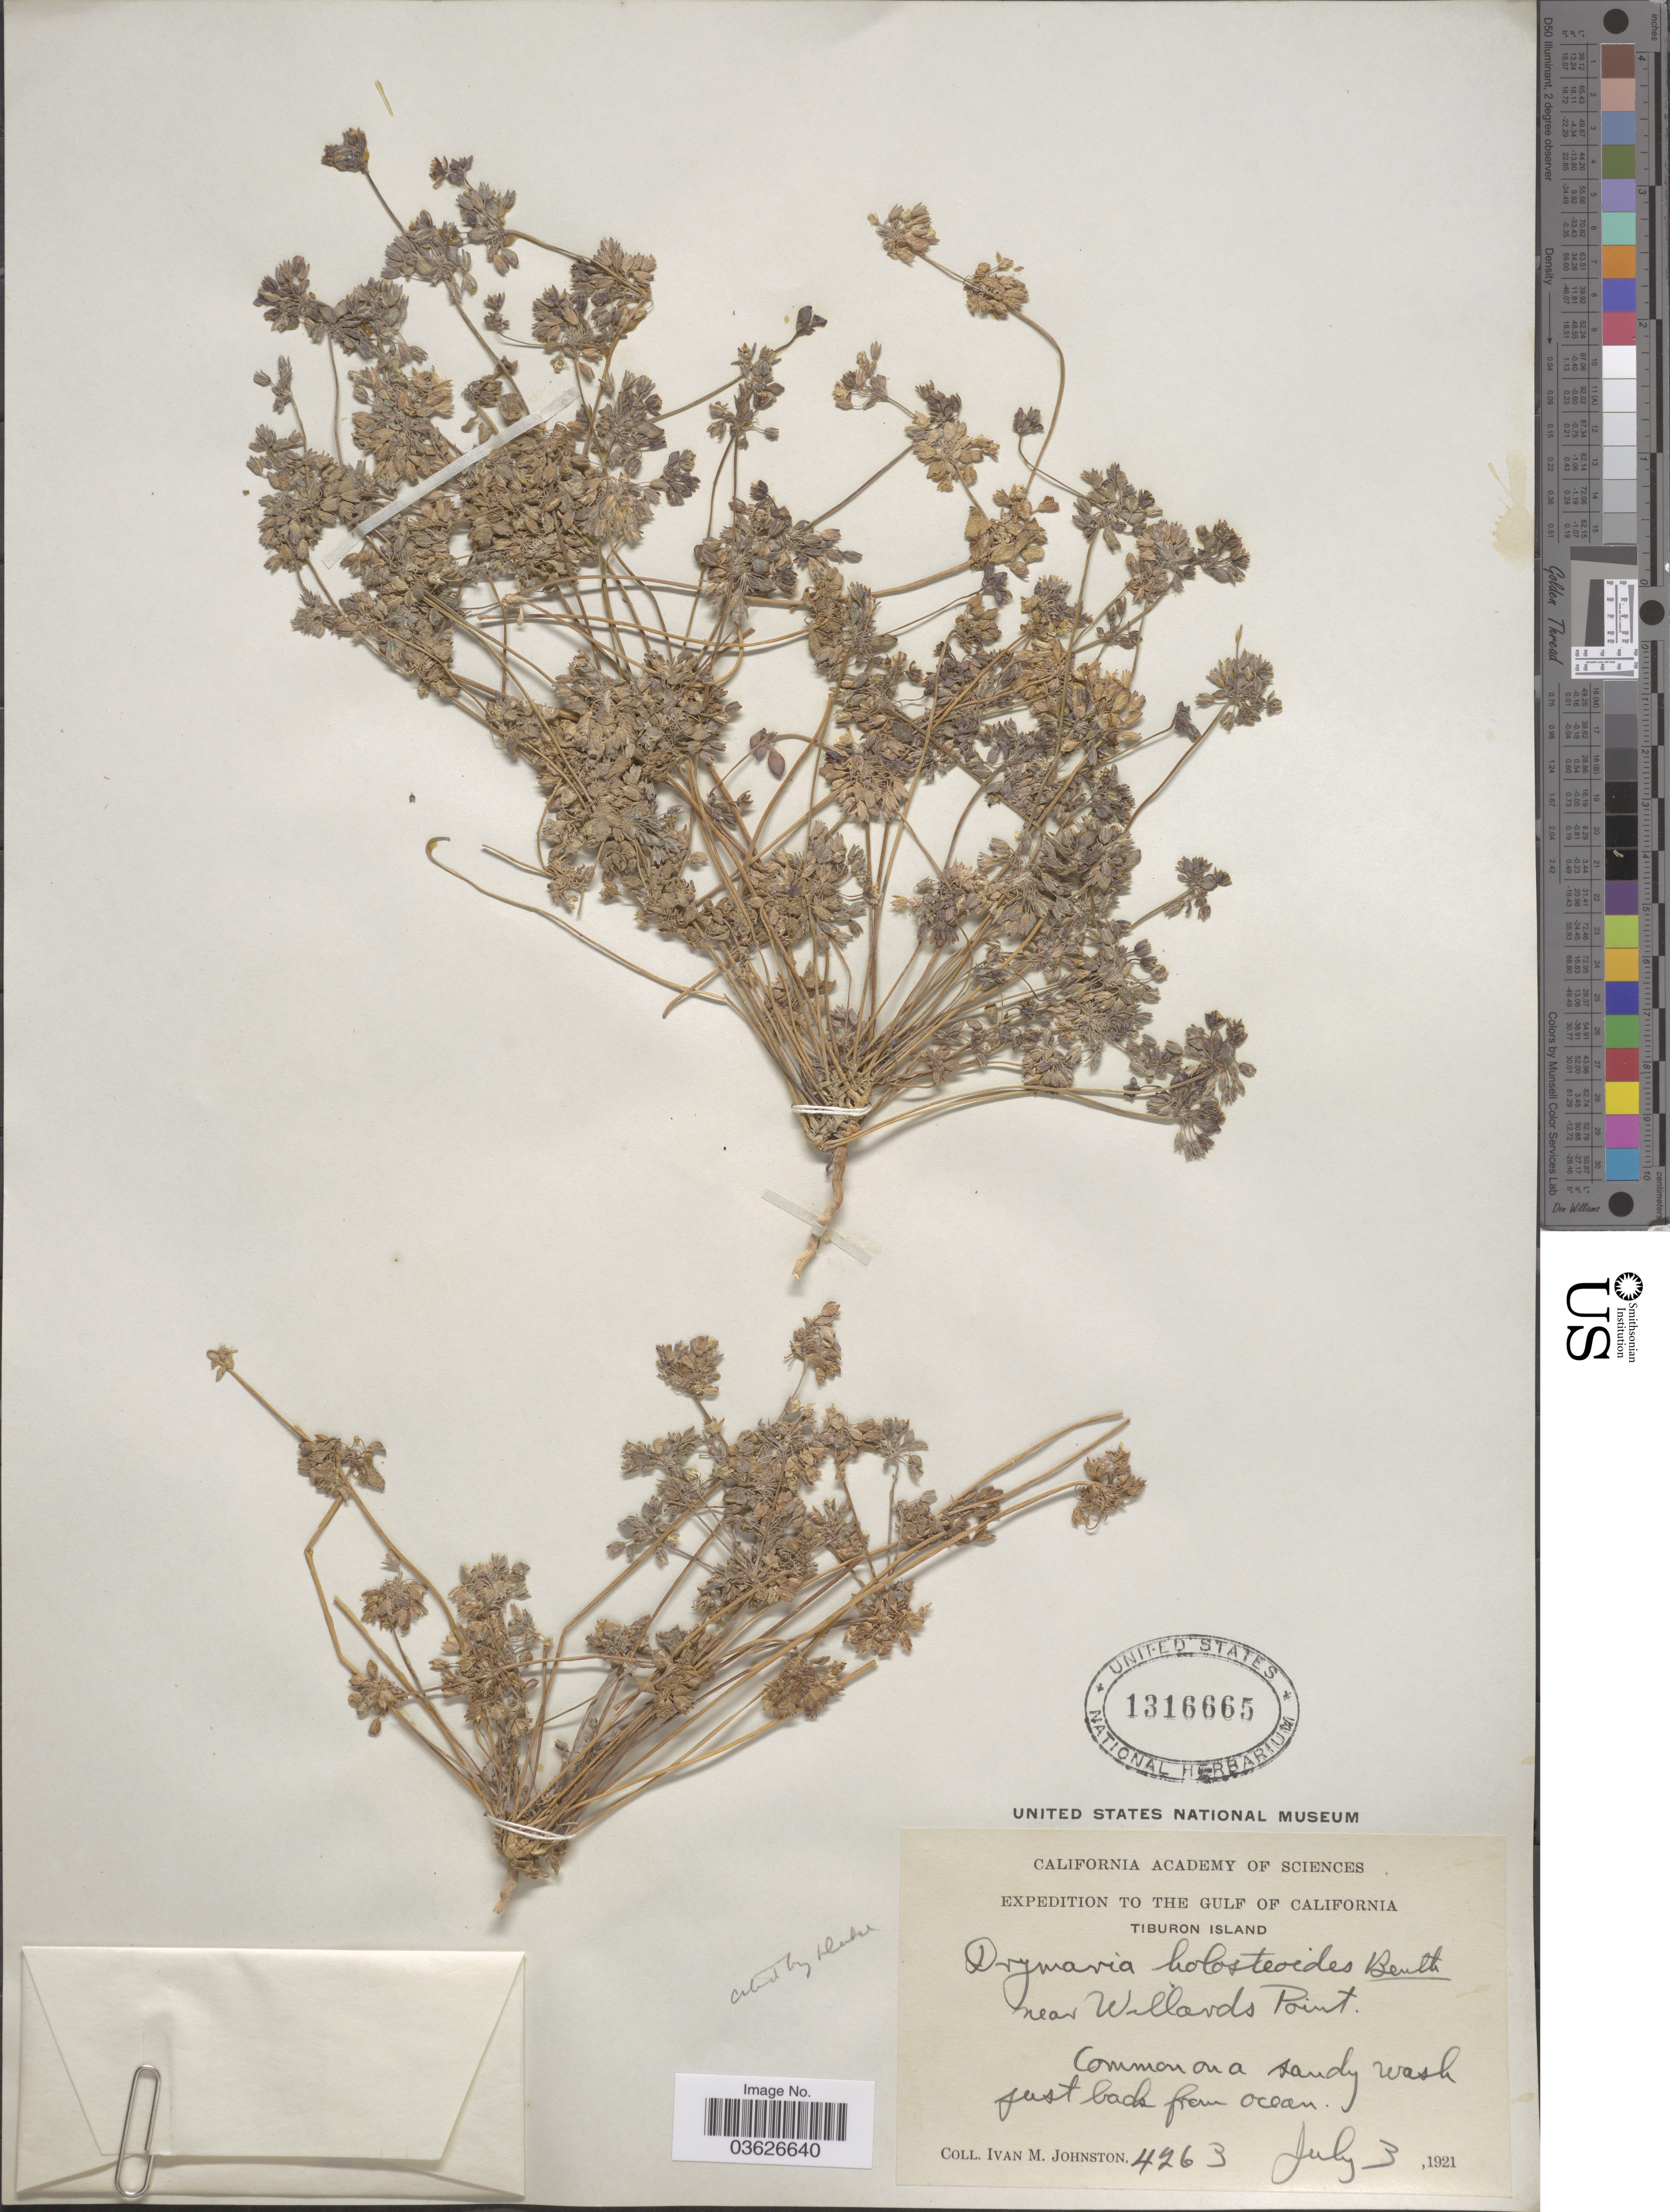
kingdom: Plantae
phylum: Tracheophyta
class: Magnoliopsida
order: Caryophyllales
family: Caryophyllaceae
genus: Drymaria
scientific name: Drymaria holosteoides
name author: Benth.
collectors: I.M. Johnston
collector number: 4263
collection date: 1921-07-03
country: Mexico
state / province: Sonora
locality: Gulf of California. Tiburon Island. Near Willards Point. Sandy wash just back from ocean.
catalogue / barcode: US 1316665